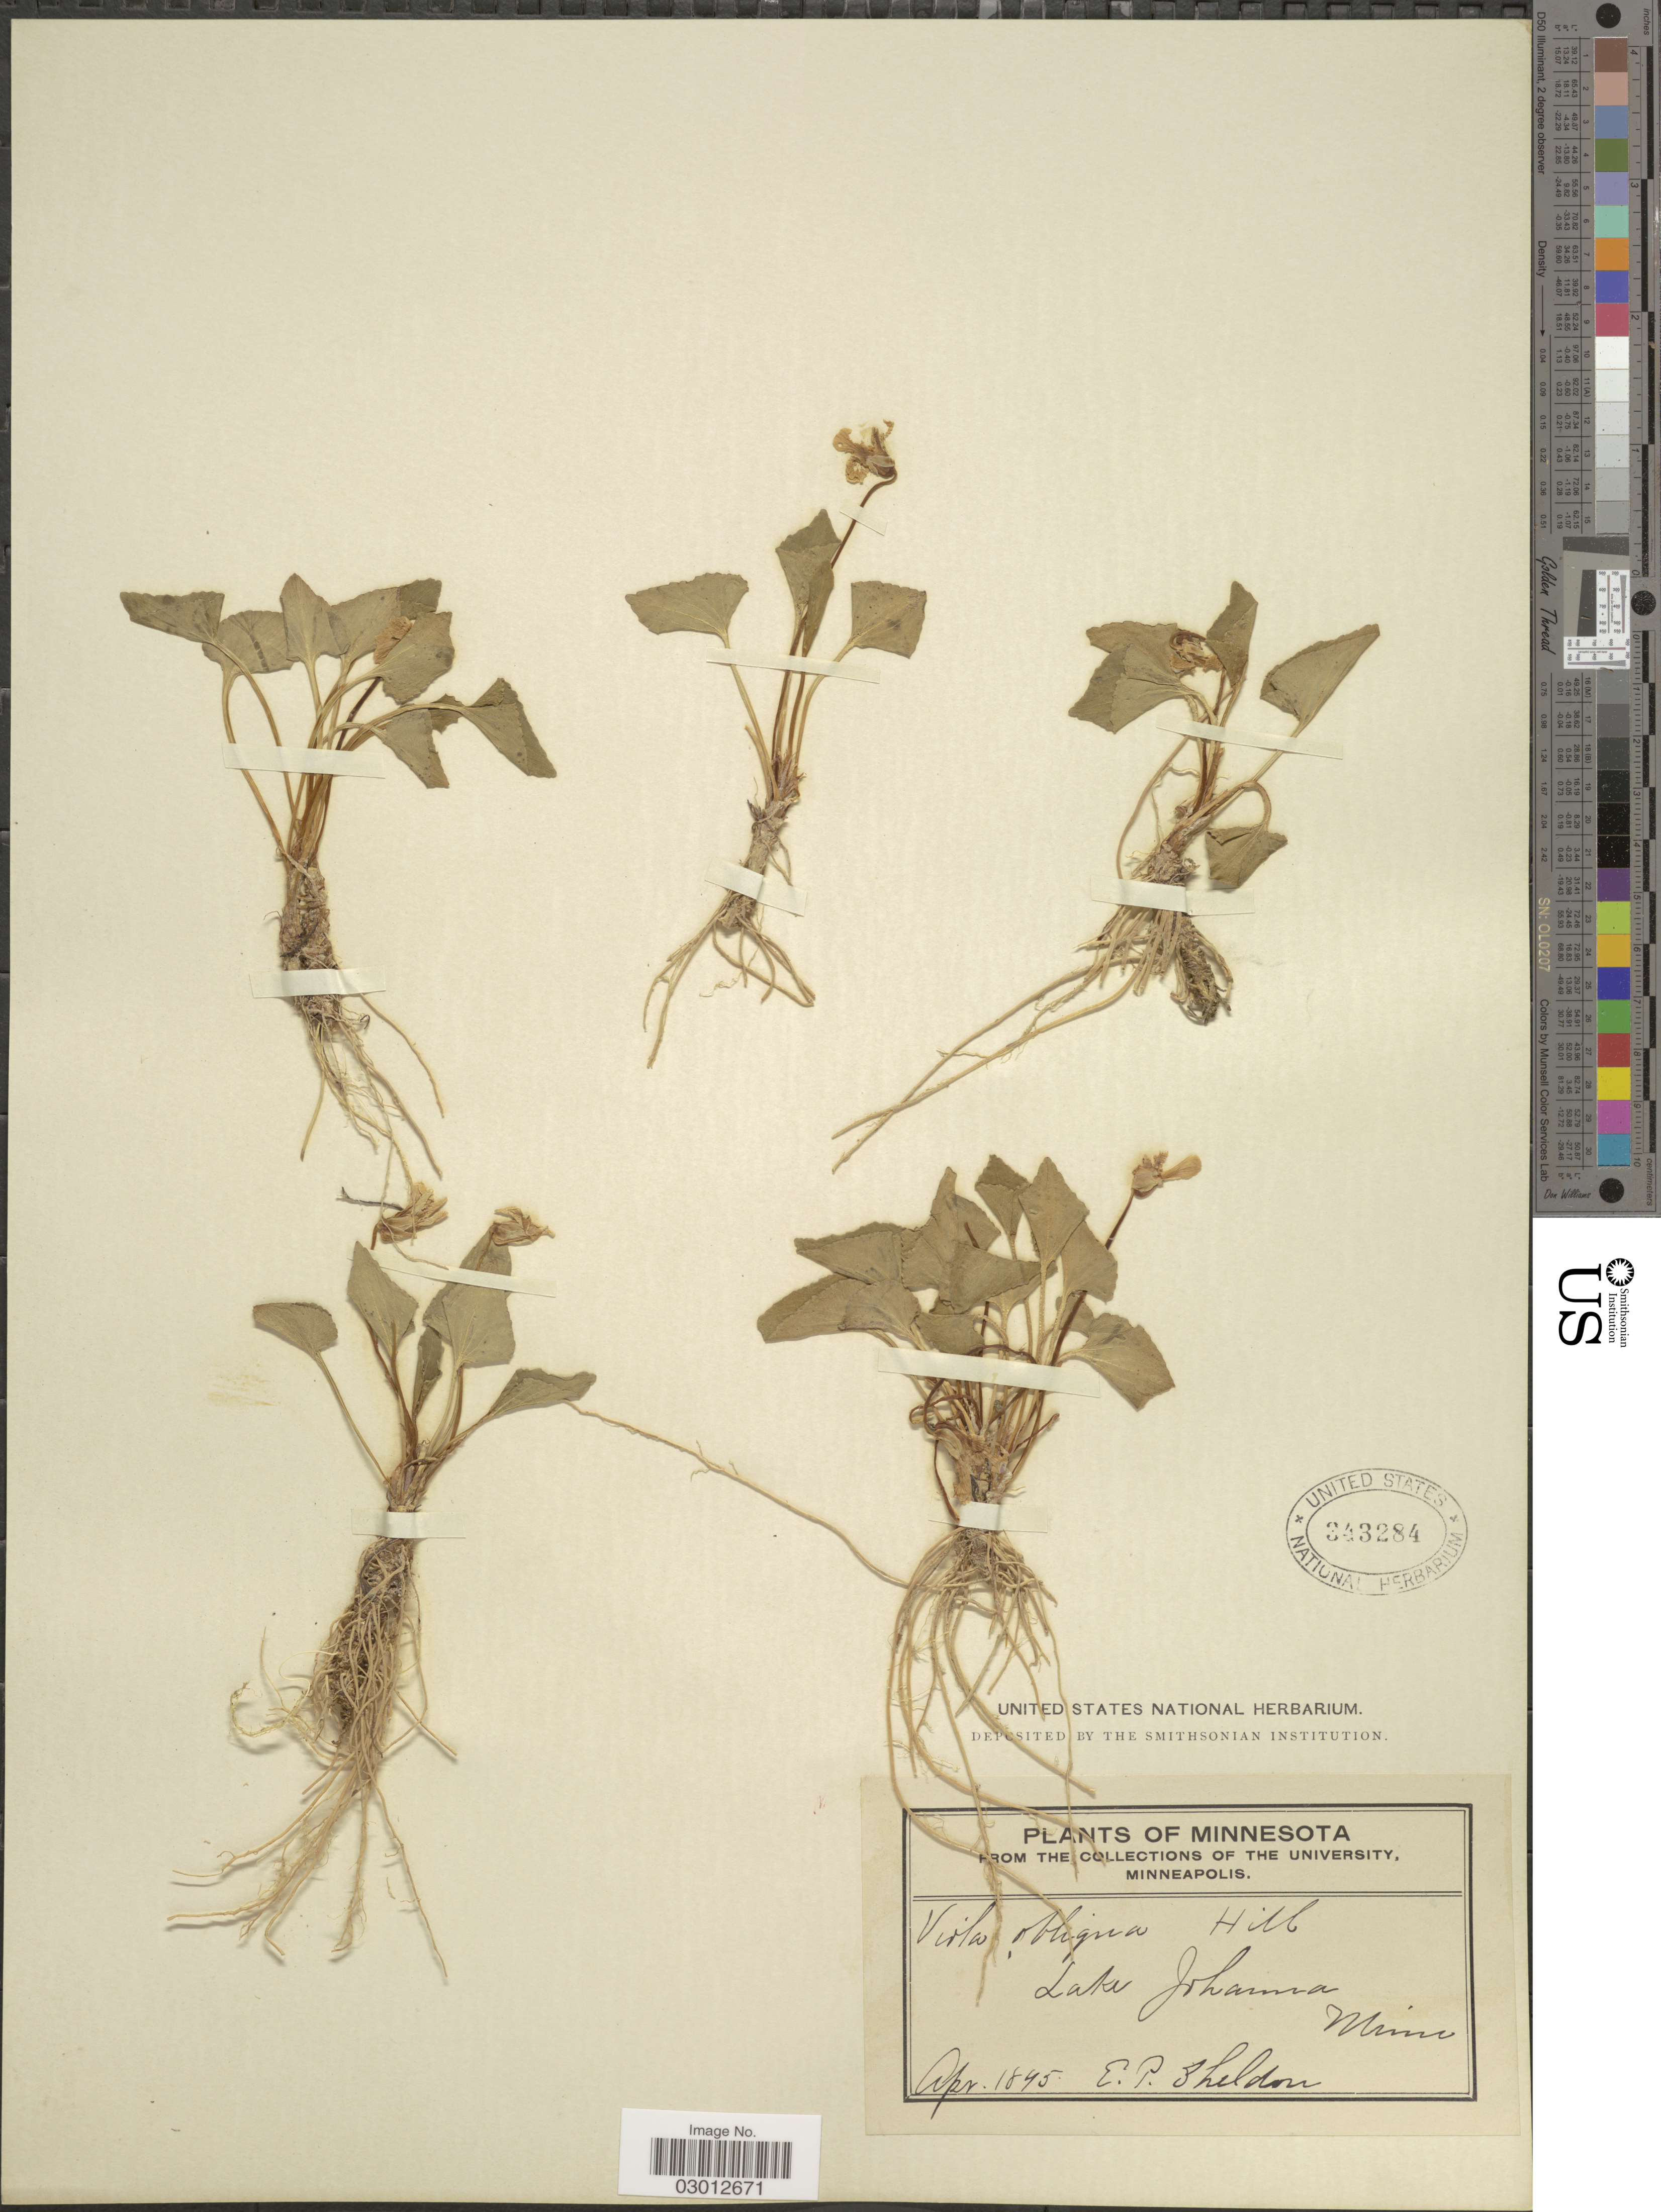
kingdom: Plantae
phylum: Tracheophyta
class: Magnoliopsida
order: Malpighiales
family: Violaceae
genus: Viola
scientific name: Viola papilionacea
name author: Pursh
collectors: E. P. Sheldon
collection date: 1895-04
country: United States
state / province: Minnesota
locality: Lake Johanna.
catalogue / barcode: US 343284